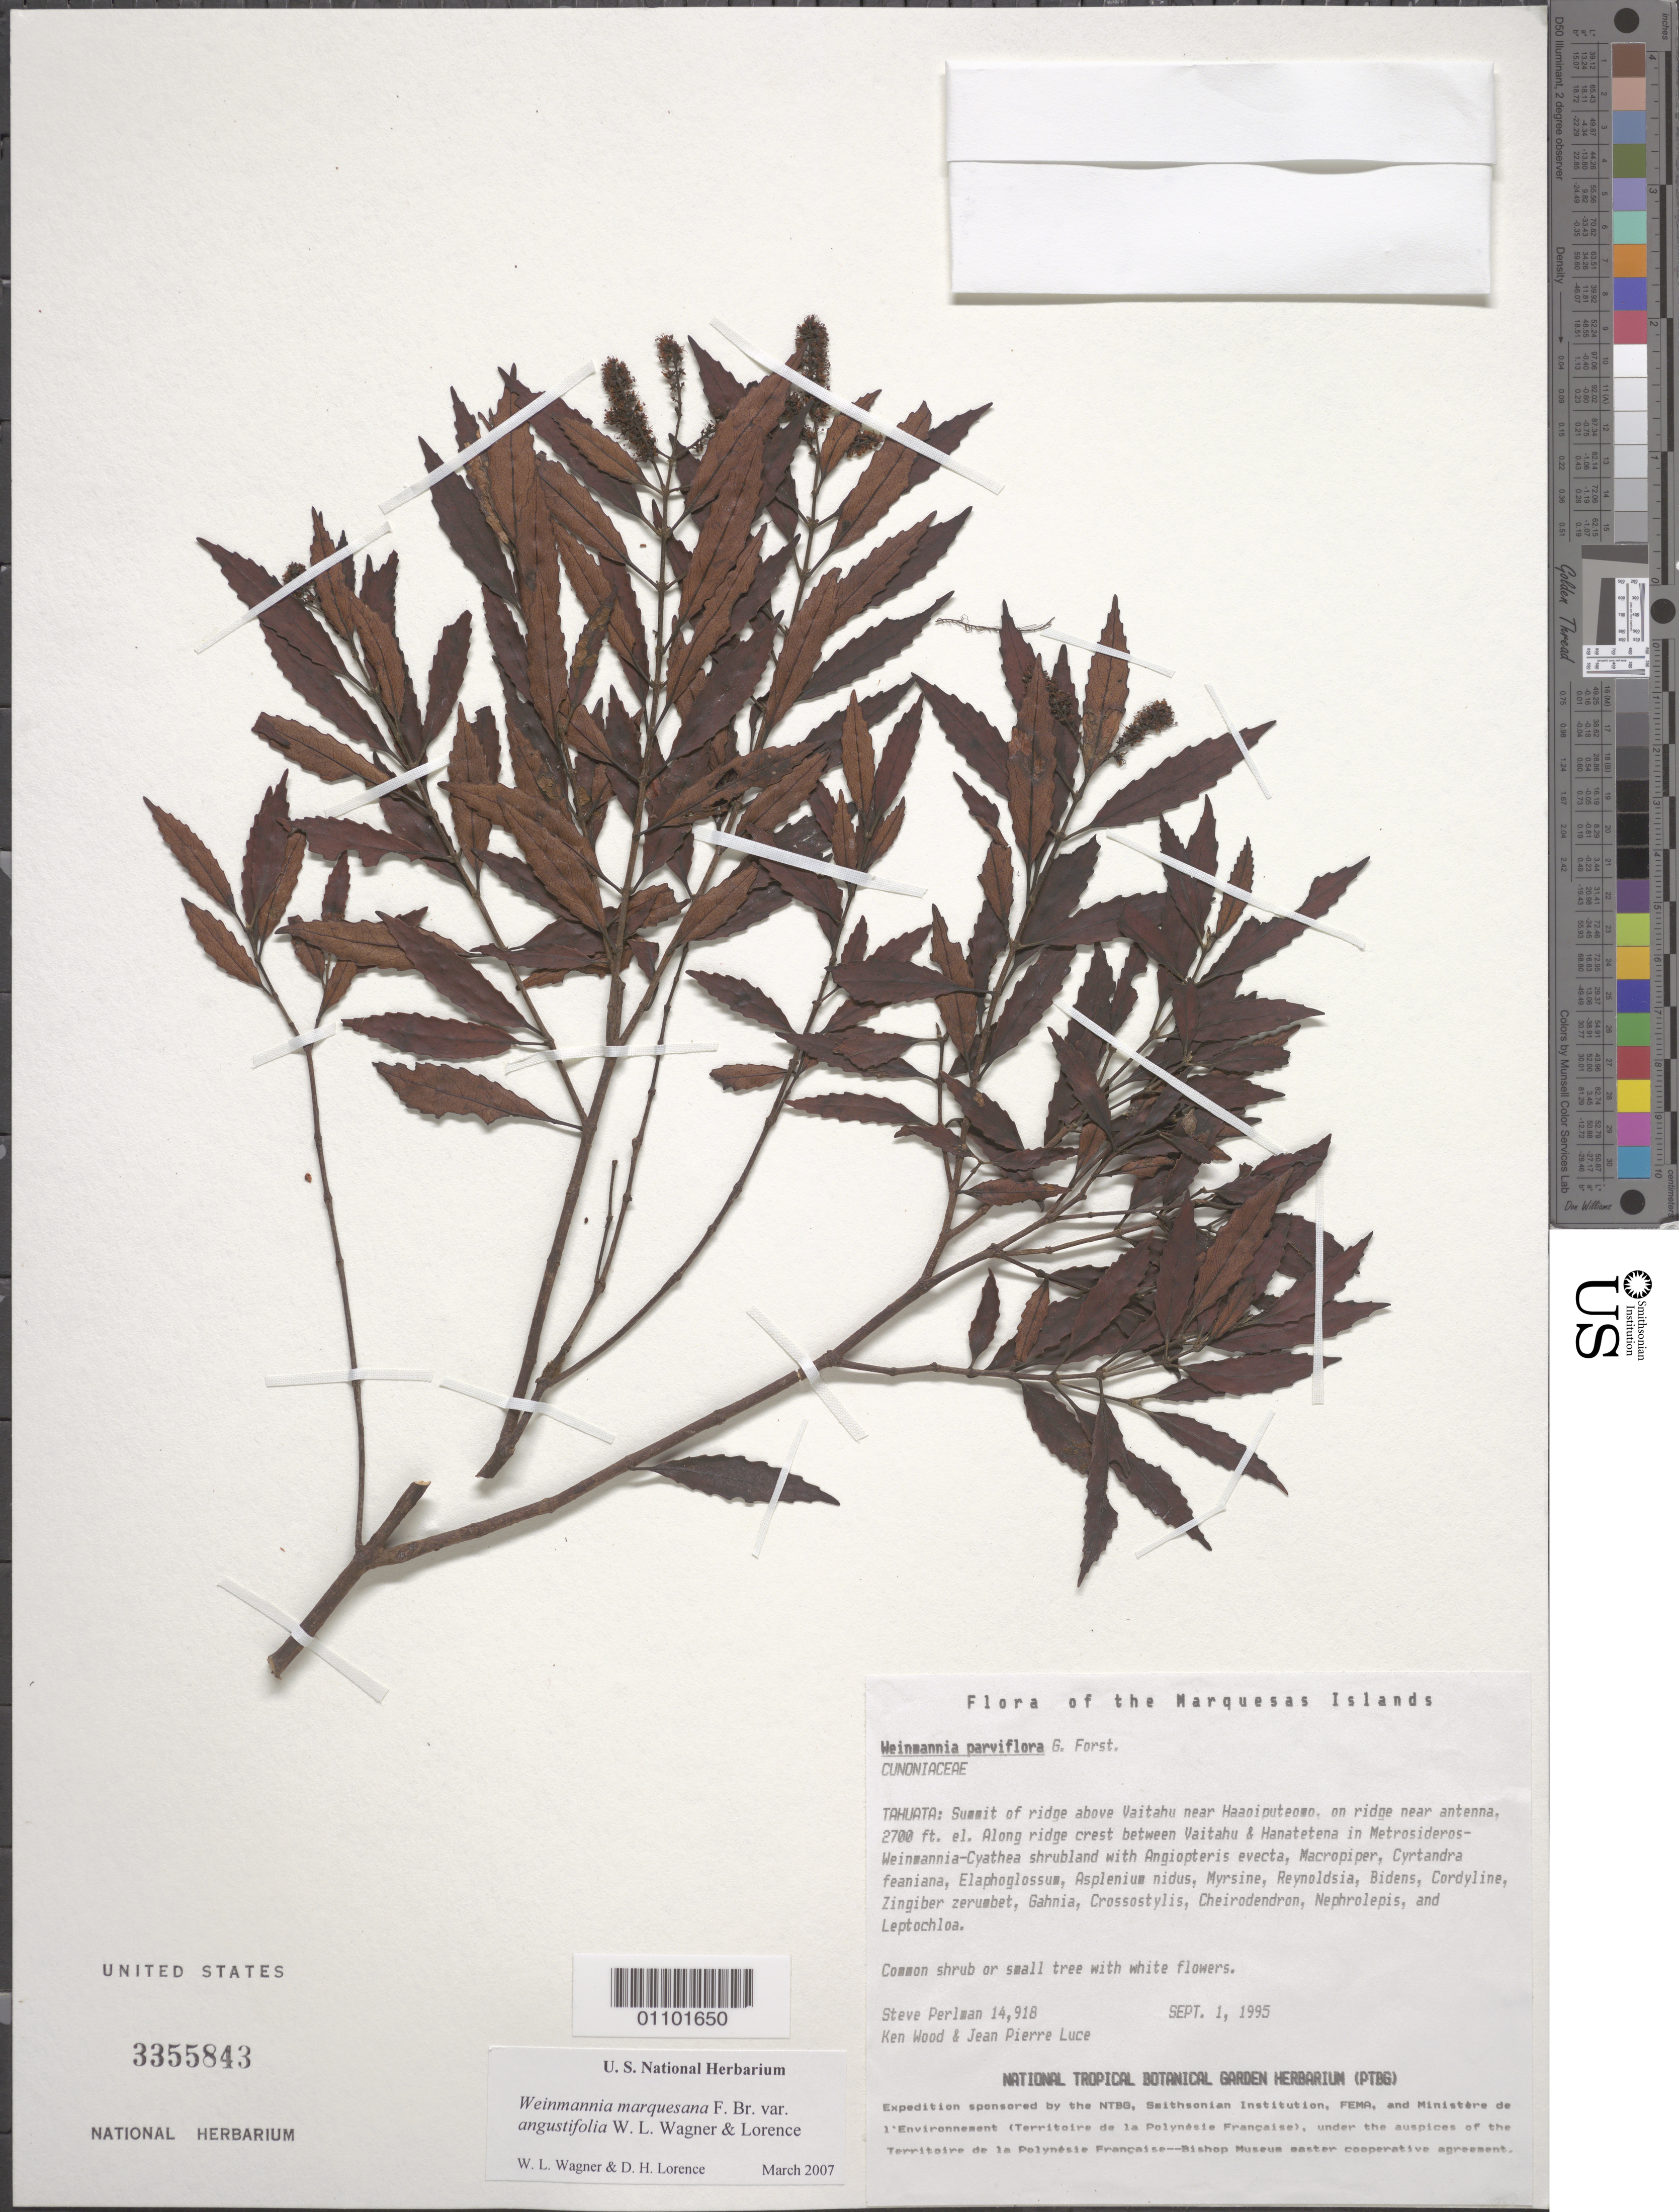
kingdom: Plantae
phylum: Tracheophyta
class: Magnoliopsida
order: Oxalidales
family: Cunoniaceae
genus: Pterophylla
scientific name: Pterophylla marquesana var. angustifolia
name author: (Lorence & W.L. Wagner) Pillon & H.C. Hopkins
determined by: Wagner, W. L., (BOT), Smithsonian Institution - National Museum of Natural History (UNITED STATES)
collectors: S. P. Perlman, K. R. Wood & J. Luce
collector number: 14918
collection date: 1995-09-01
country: French Polynesia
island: Tahuata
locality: Summit of ridge above Vaitahu, near Haaoiputeomo, on ridge near antenna, along ridge crest between Vaitahu & Hanatetena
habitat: Metrosideros-Weinmannia-Cyathea shrubland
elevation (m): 823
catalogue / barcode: US 3355843